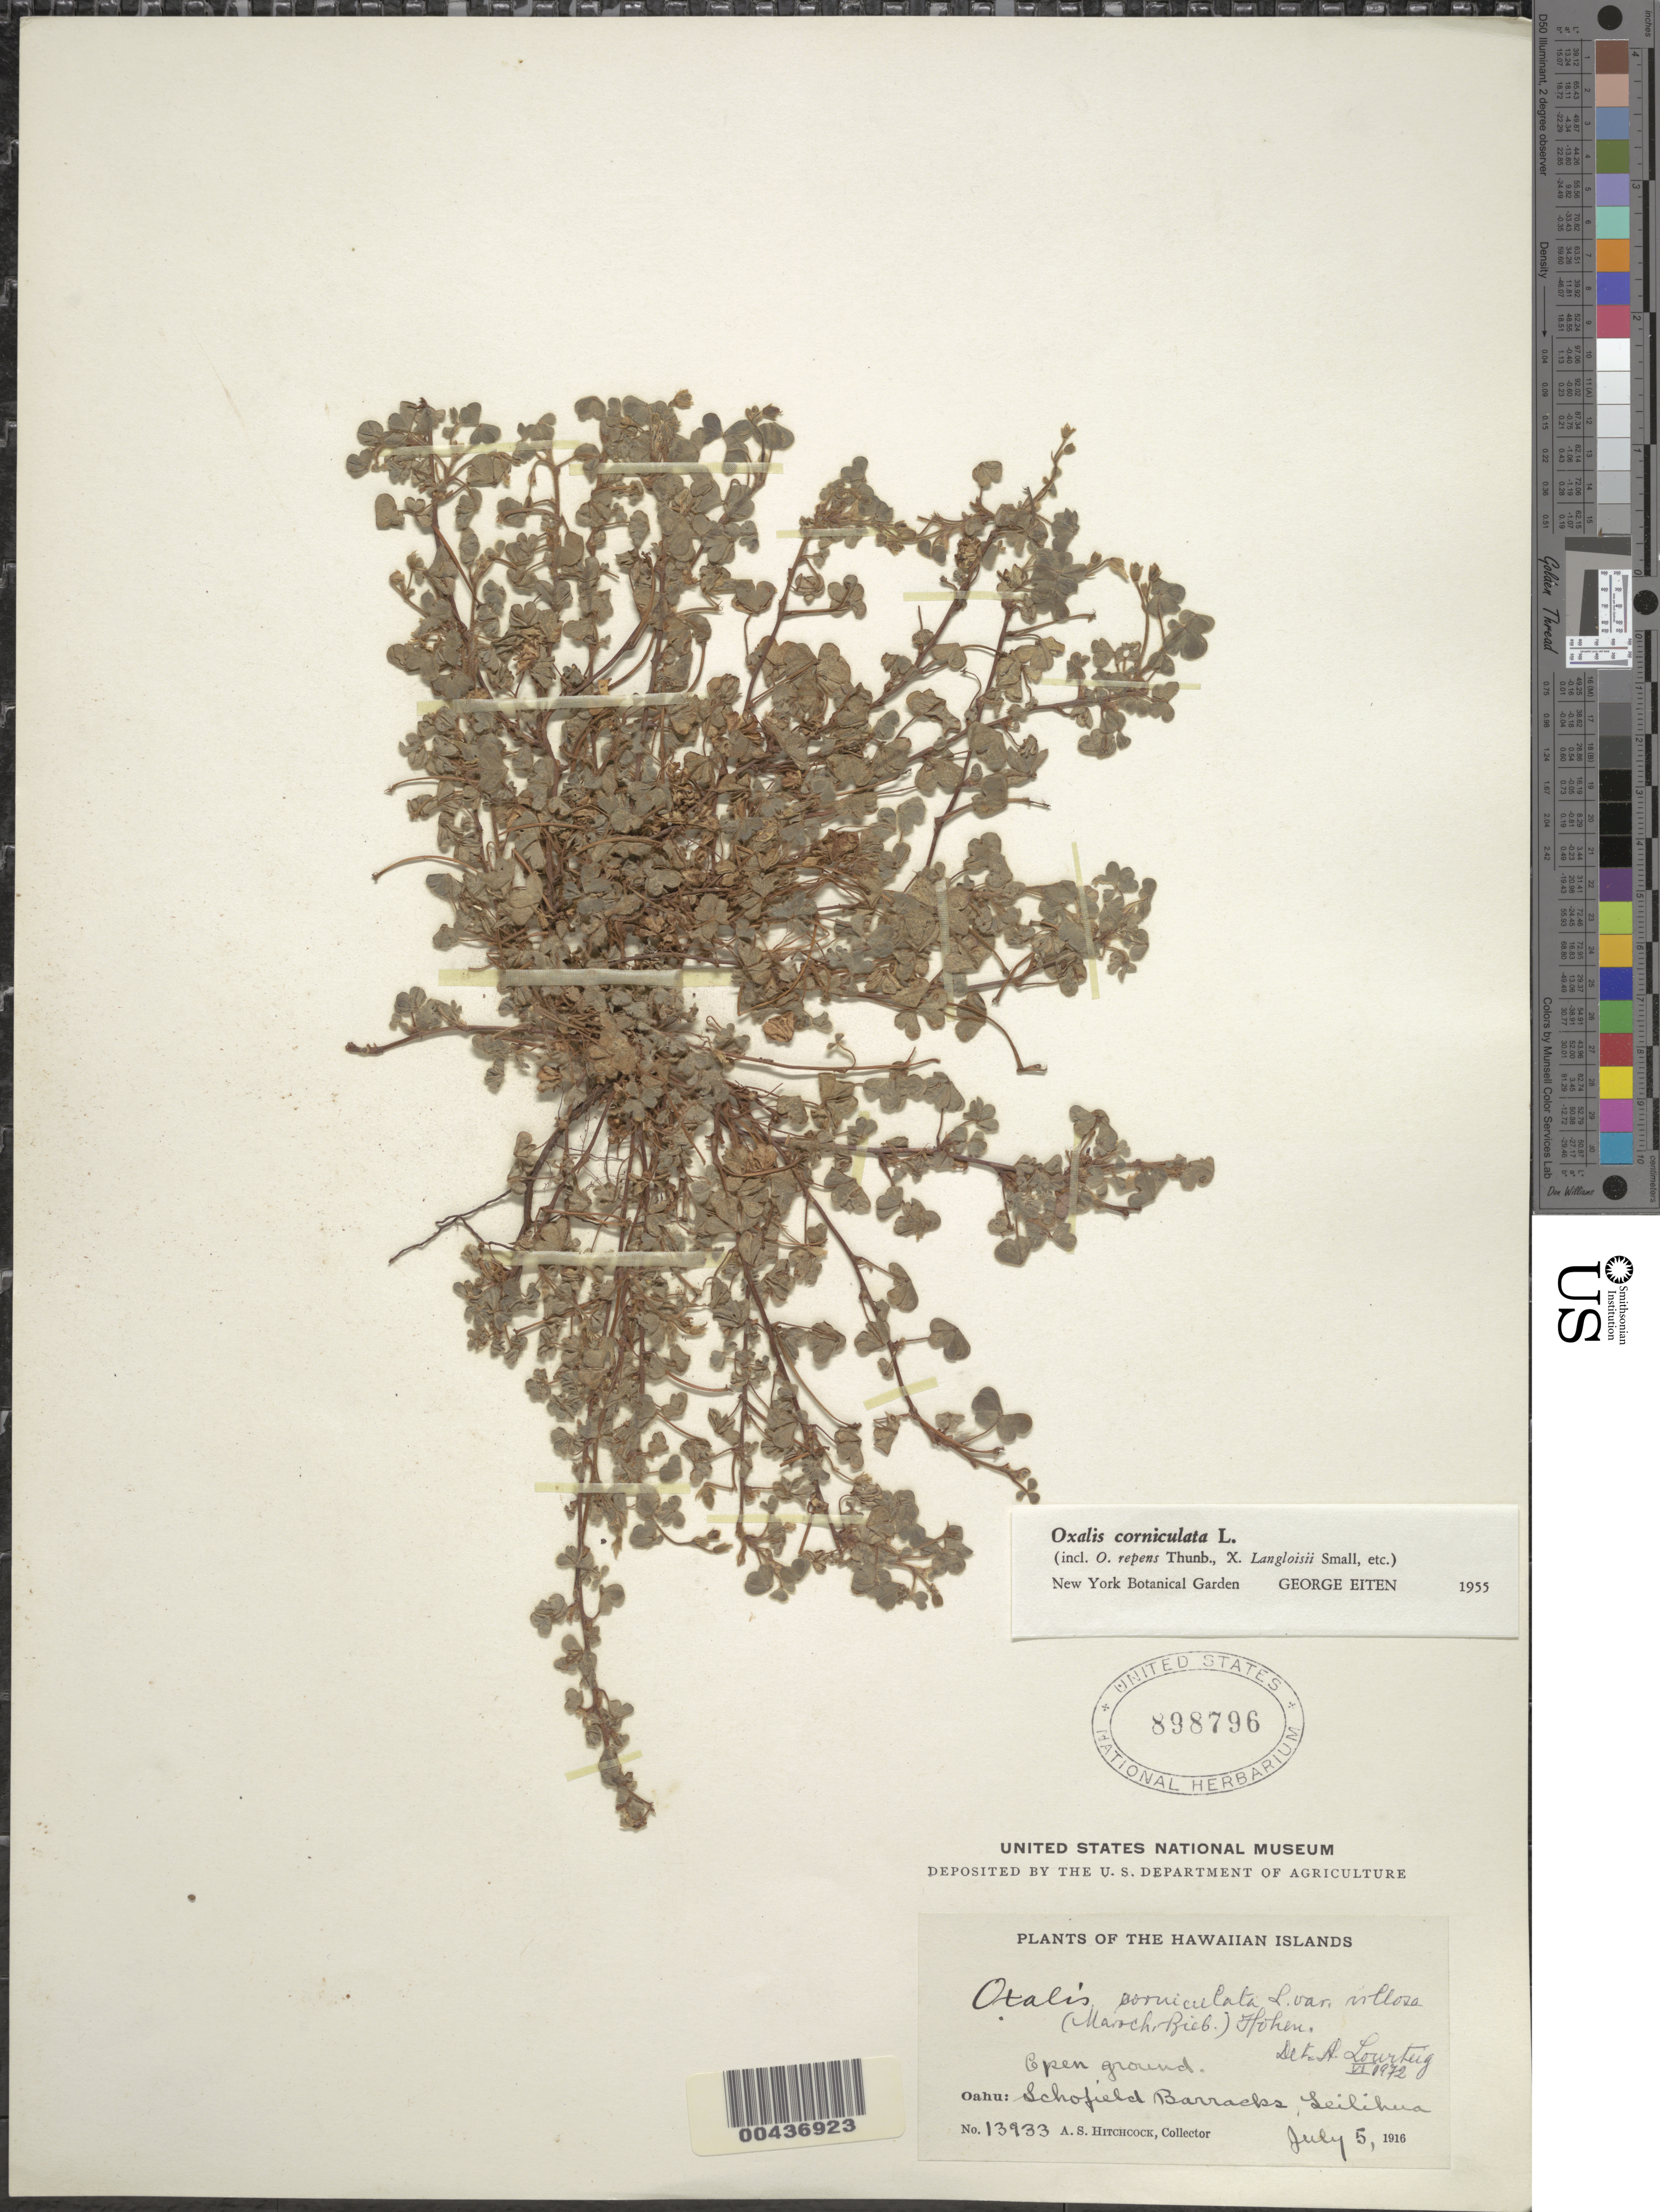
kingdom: Plantae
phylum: Tracheophyta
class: Magnoliopsida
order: Oxalidales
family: Oxalidaceae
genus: Oxalis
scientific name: Oxalis corniculata var. villosa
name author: (M. Bieb.) Hohen.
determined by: Eiten, G.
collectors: A. S. Hitchcock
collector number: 13933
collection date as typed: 5 Jul 1916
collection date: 1916-07-05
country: United States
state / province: Hawaii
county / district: Honolulu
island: Oahu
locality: Schofield Barracks, Leilihua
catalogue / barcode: US 898796